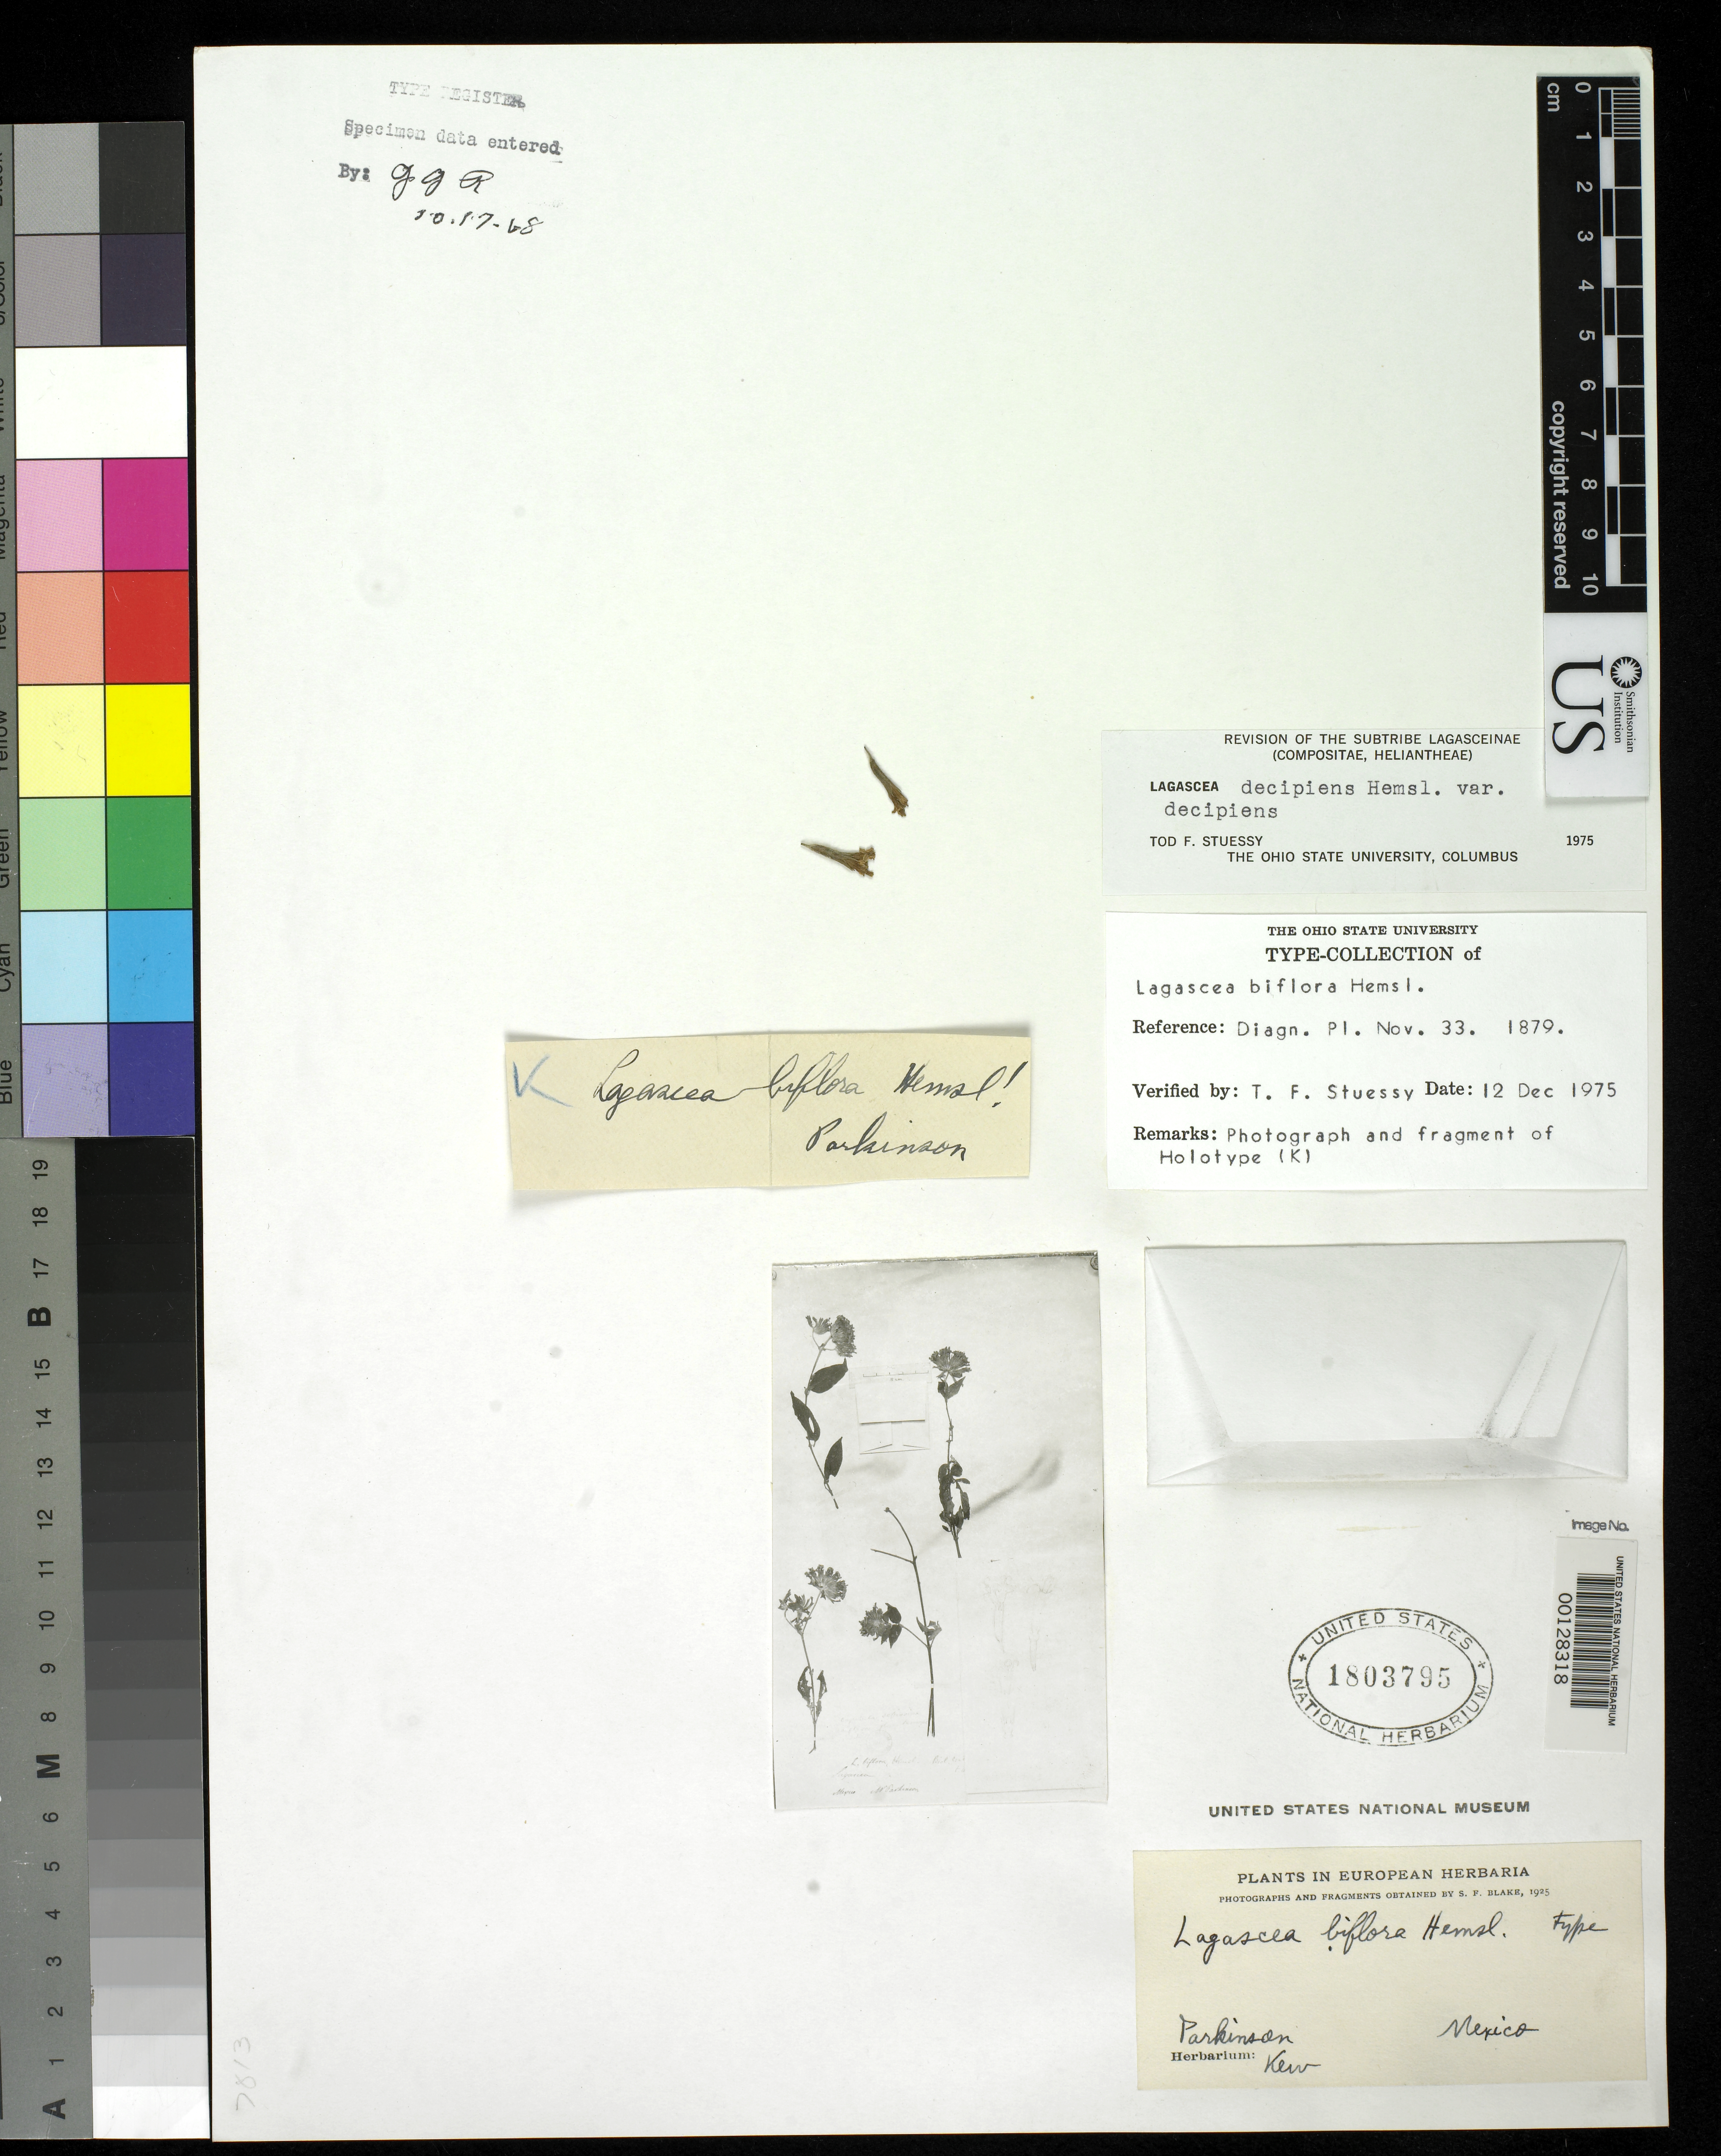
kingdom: Plantae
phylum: Tracheophyta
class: Magnoliopsida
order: Asterales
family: Asteraceae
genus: Lagascea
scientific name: Lagascea biflora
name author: Hemsl.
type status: Type Fragment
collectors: J. Parkinson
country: Mexico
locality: E of Monserrat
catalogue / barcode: US 1803795